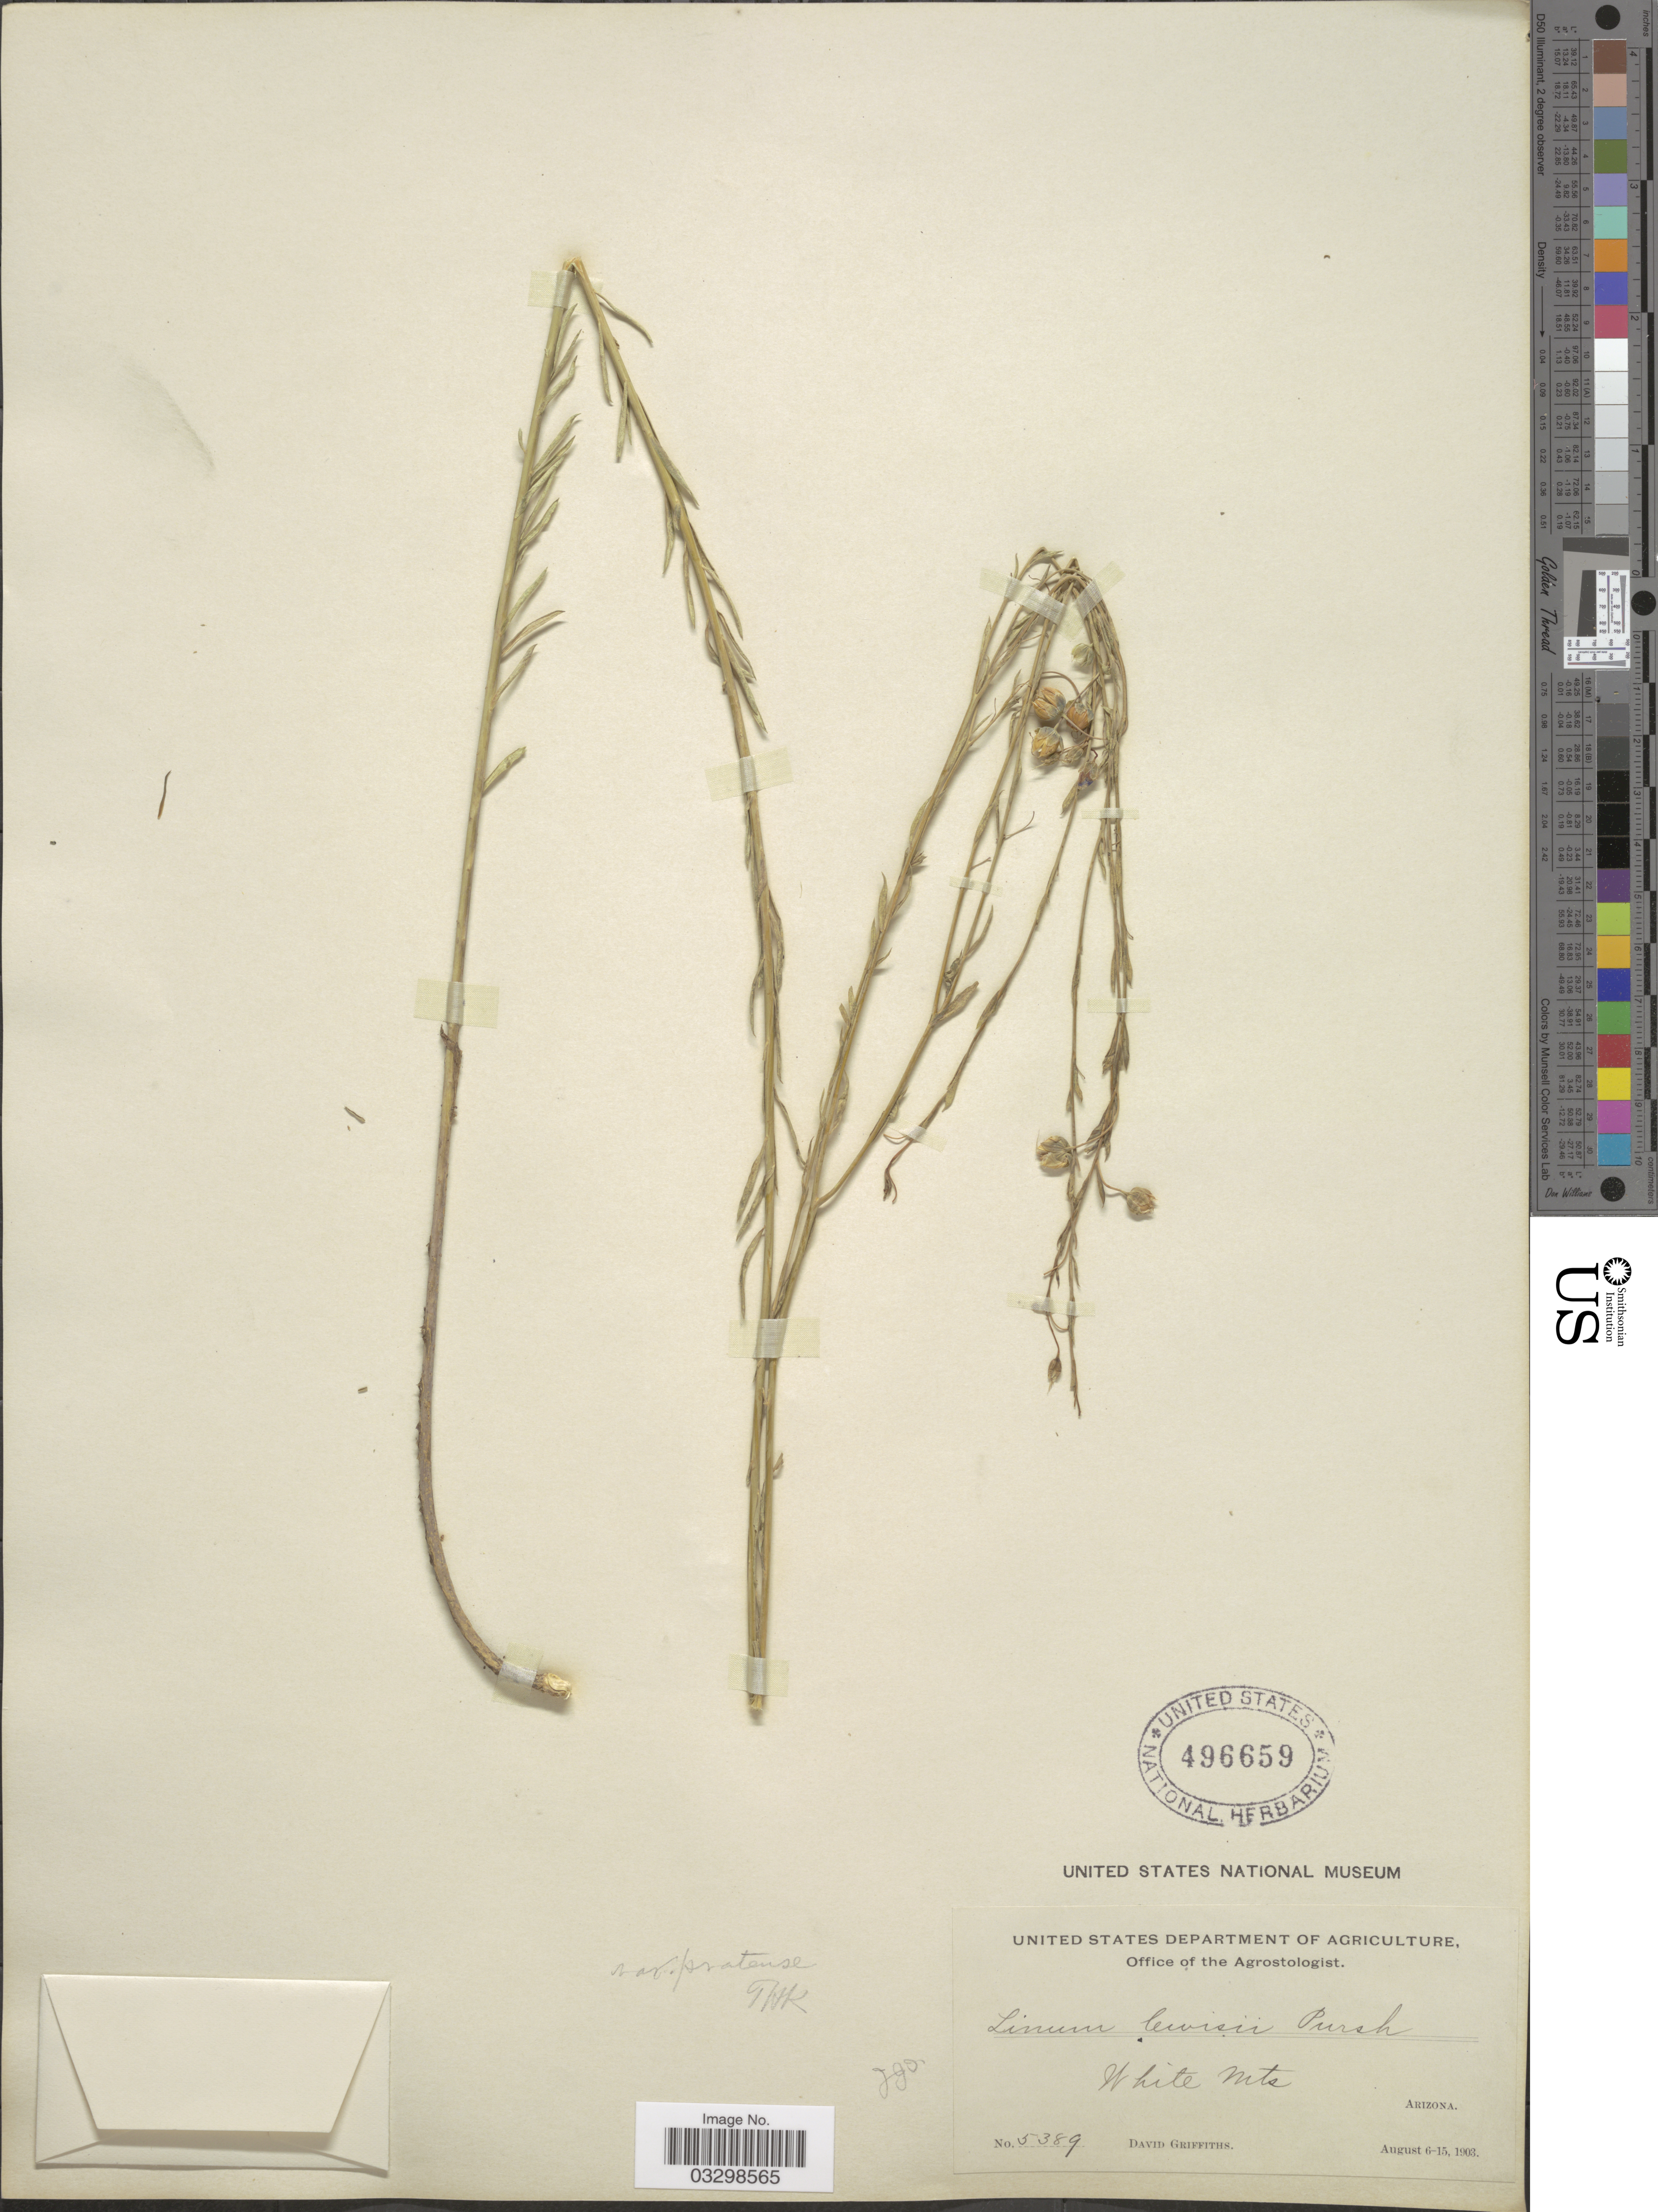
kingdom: Plantae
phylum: Tracheophyta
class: Magnoliopsida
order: Malpighiales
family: Linaceae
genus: Linum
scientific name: Linum lewisii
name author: Pursh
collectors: D. Griffiths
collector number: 5389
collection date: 1903-08-06/1903-08-15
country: United States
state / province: Arizona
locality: White Mts.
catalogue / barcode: US 496659